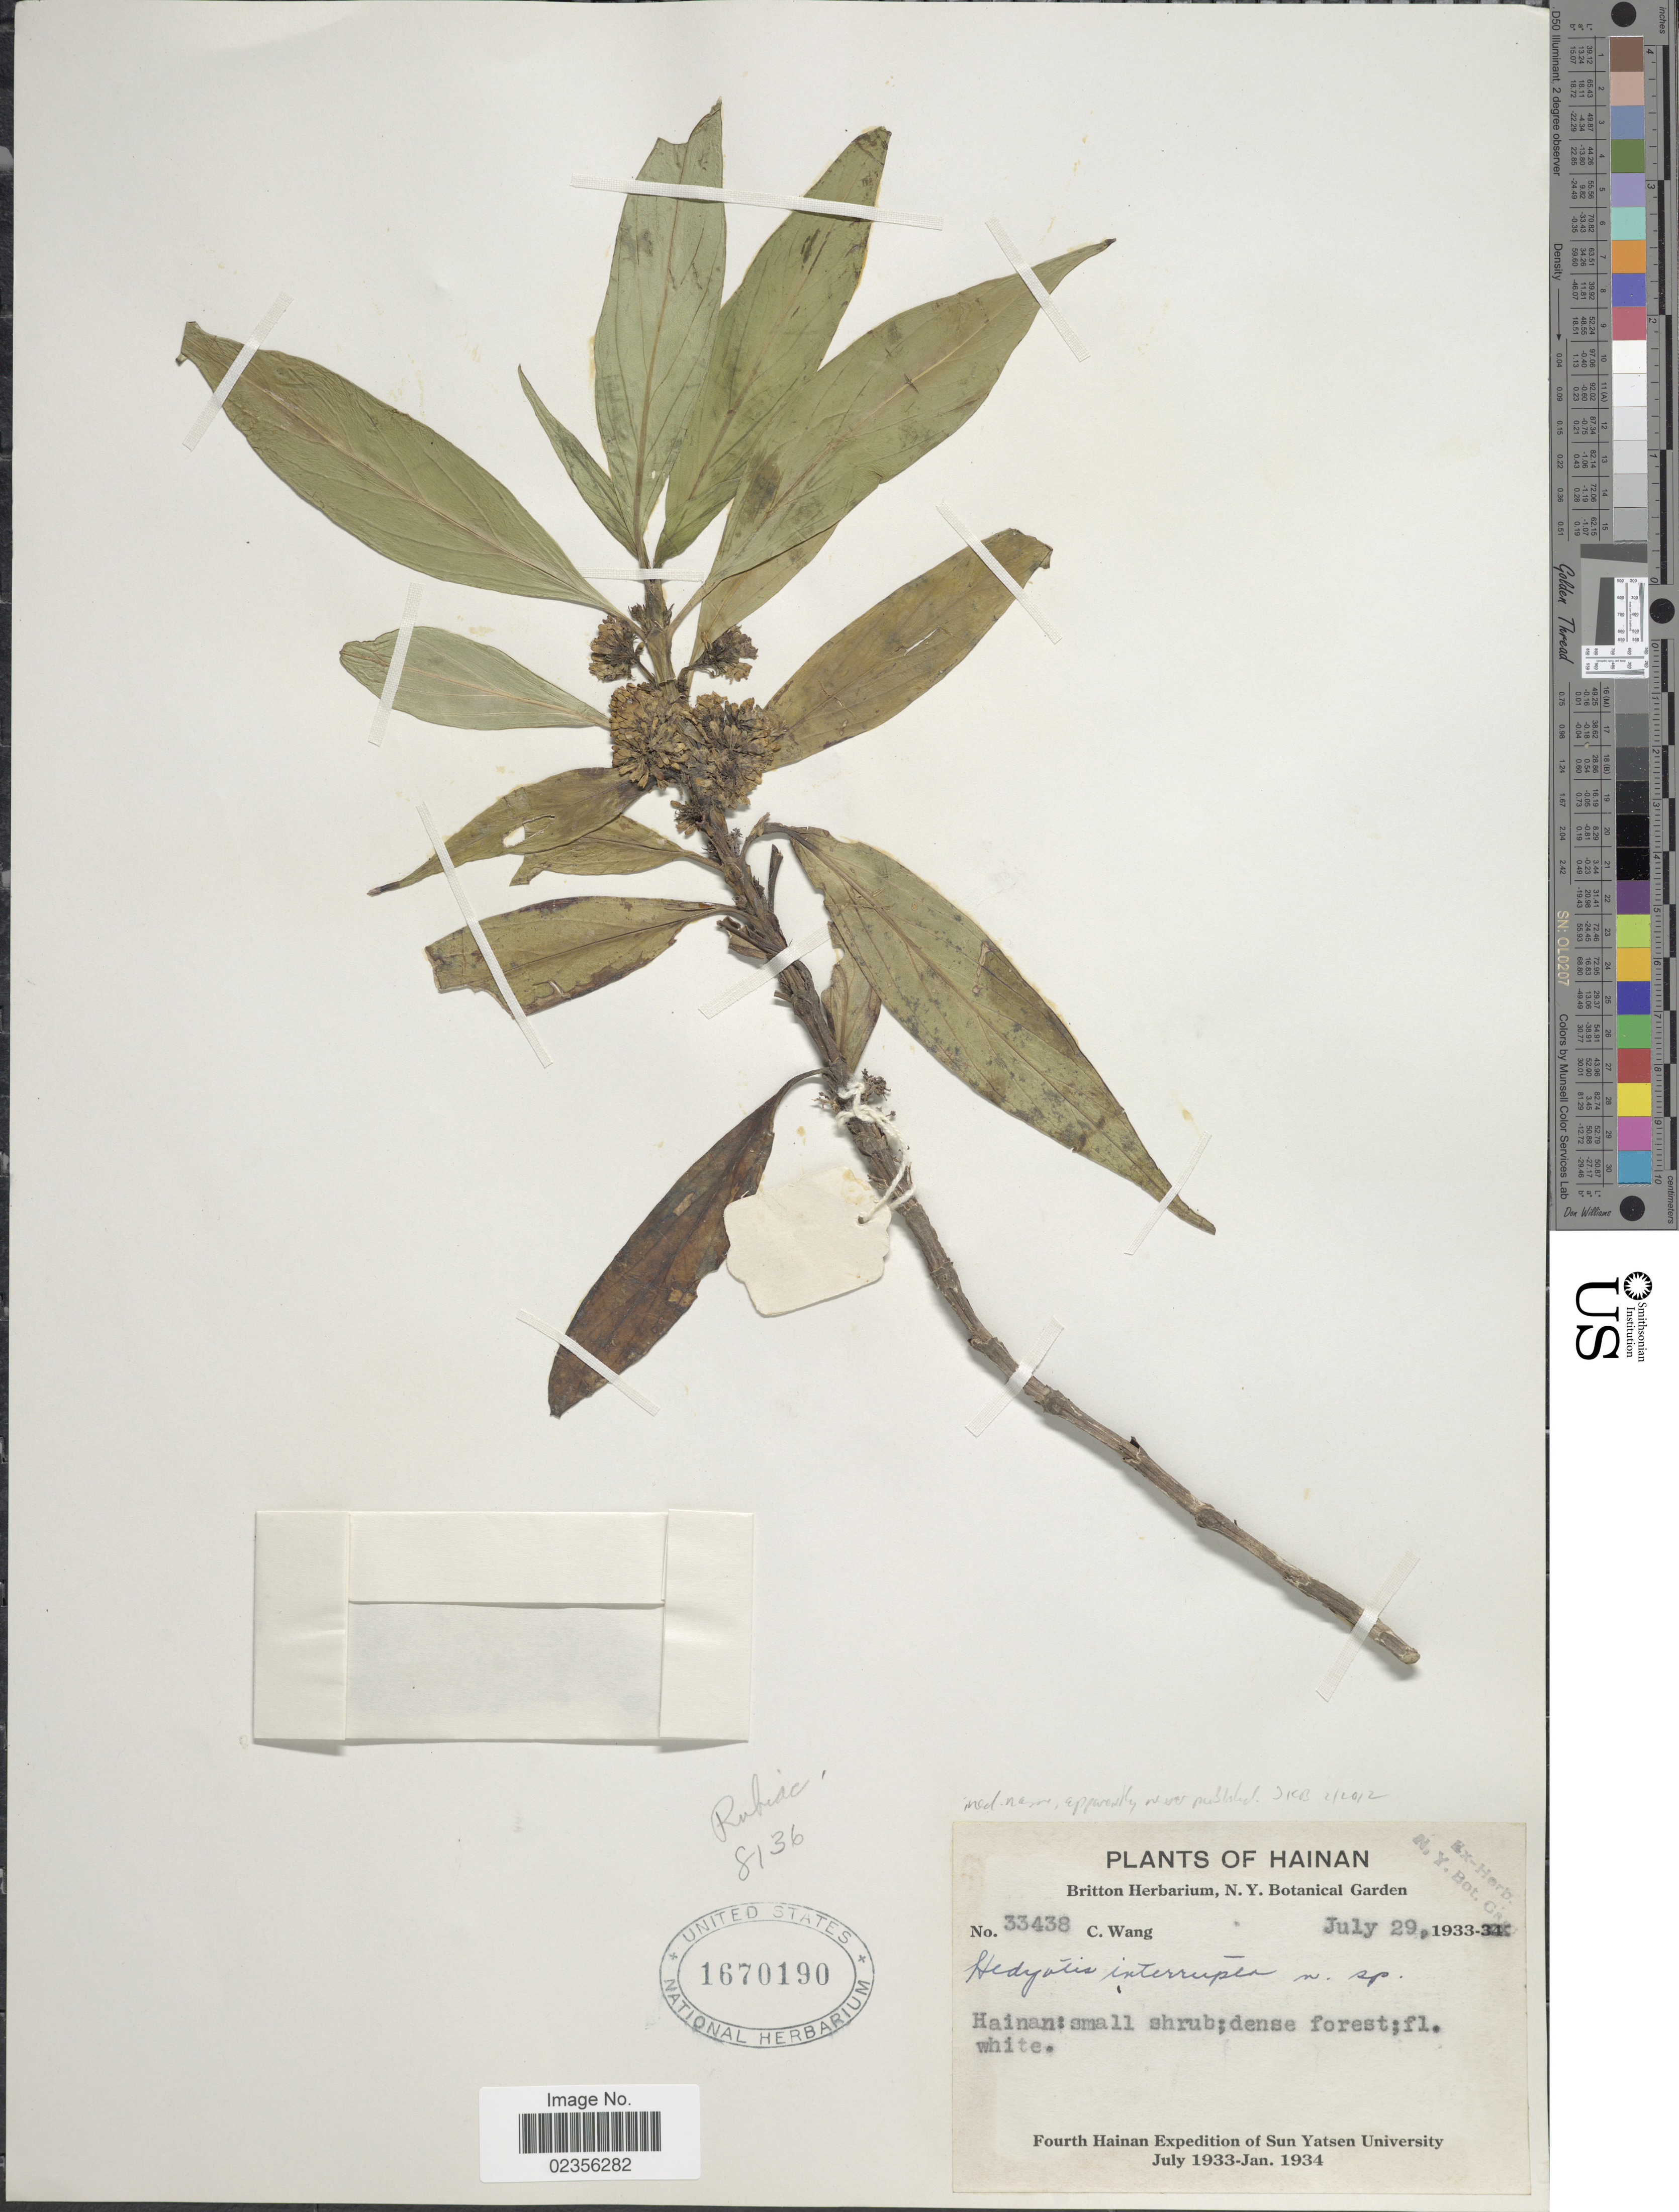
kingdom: Plantae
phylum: Tracheophyta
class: Magnoliopsida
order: Gentianales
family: Rubiaceae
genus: Hedyotis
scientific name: Hedyotis sp.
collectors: C. Wang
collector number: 33438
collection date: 1933-07-29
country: China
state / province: Hainan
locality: Hainan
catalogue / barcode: US 1670190